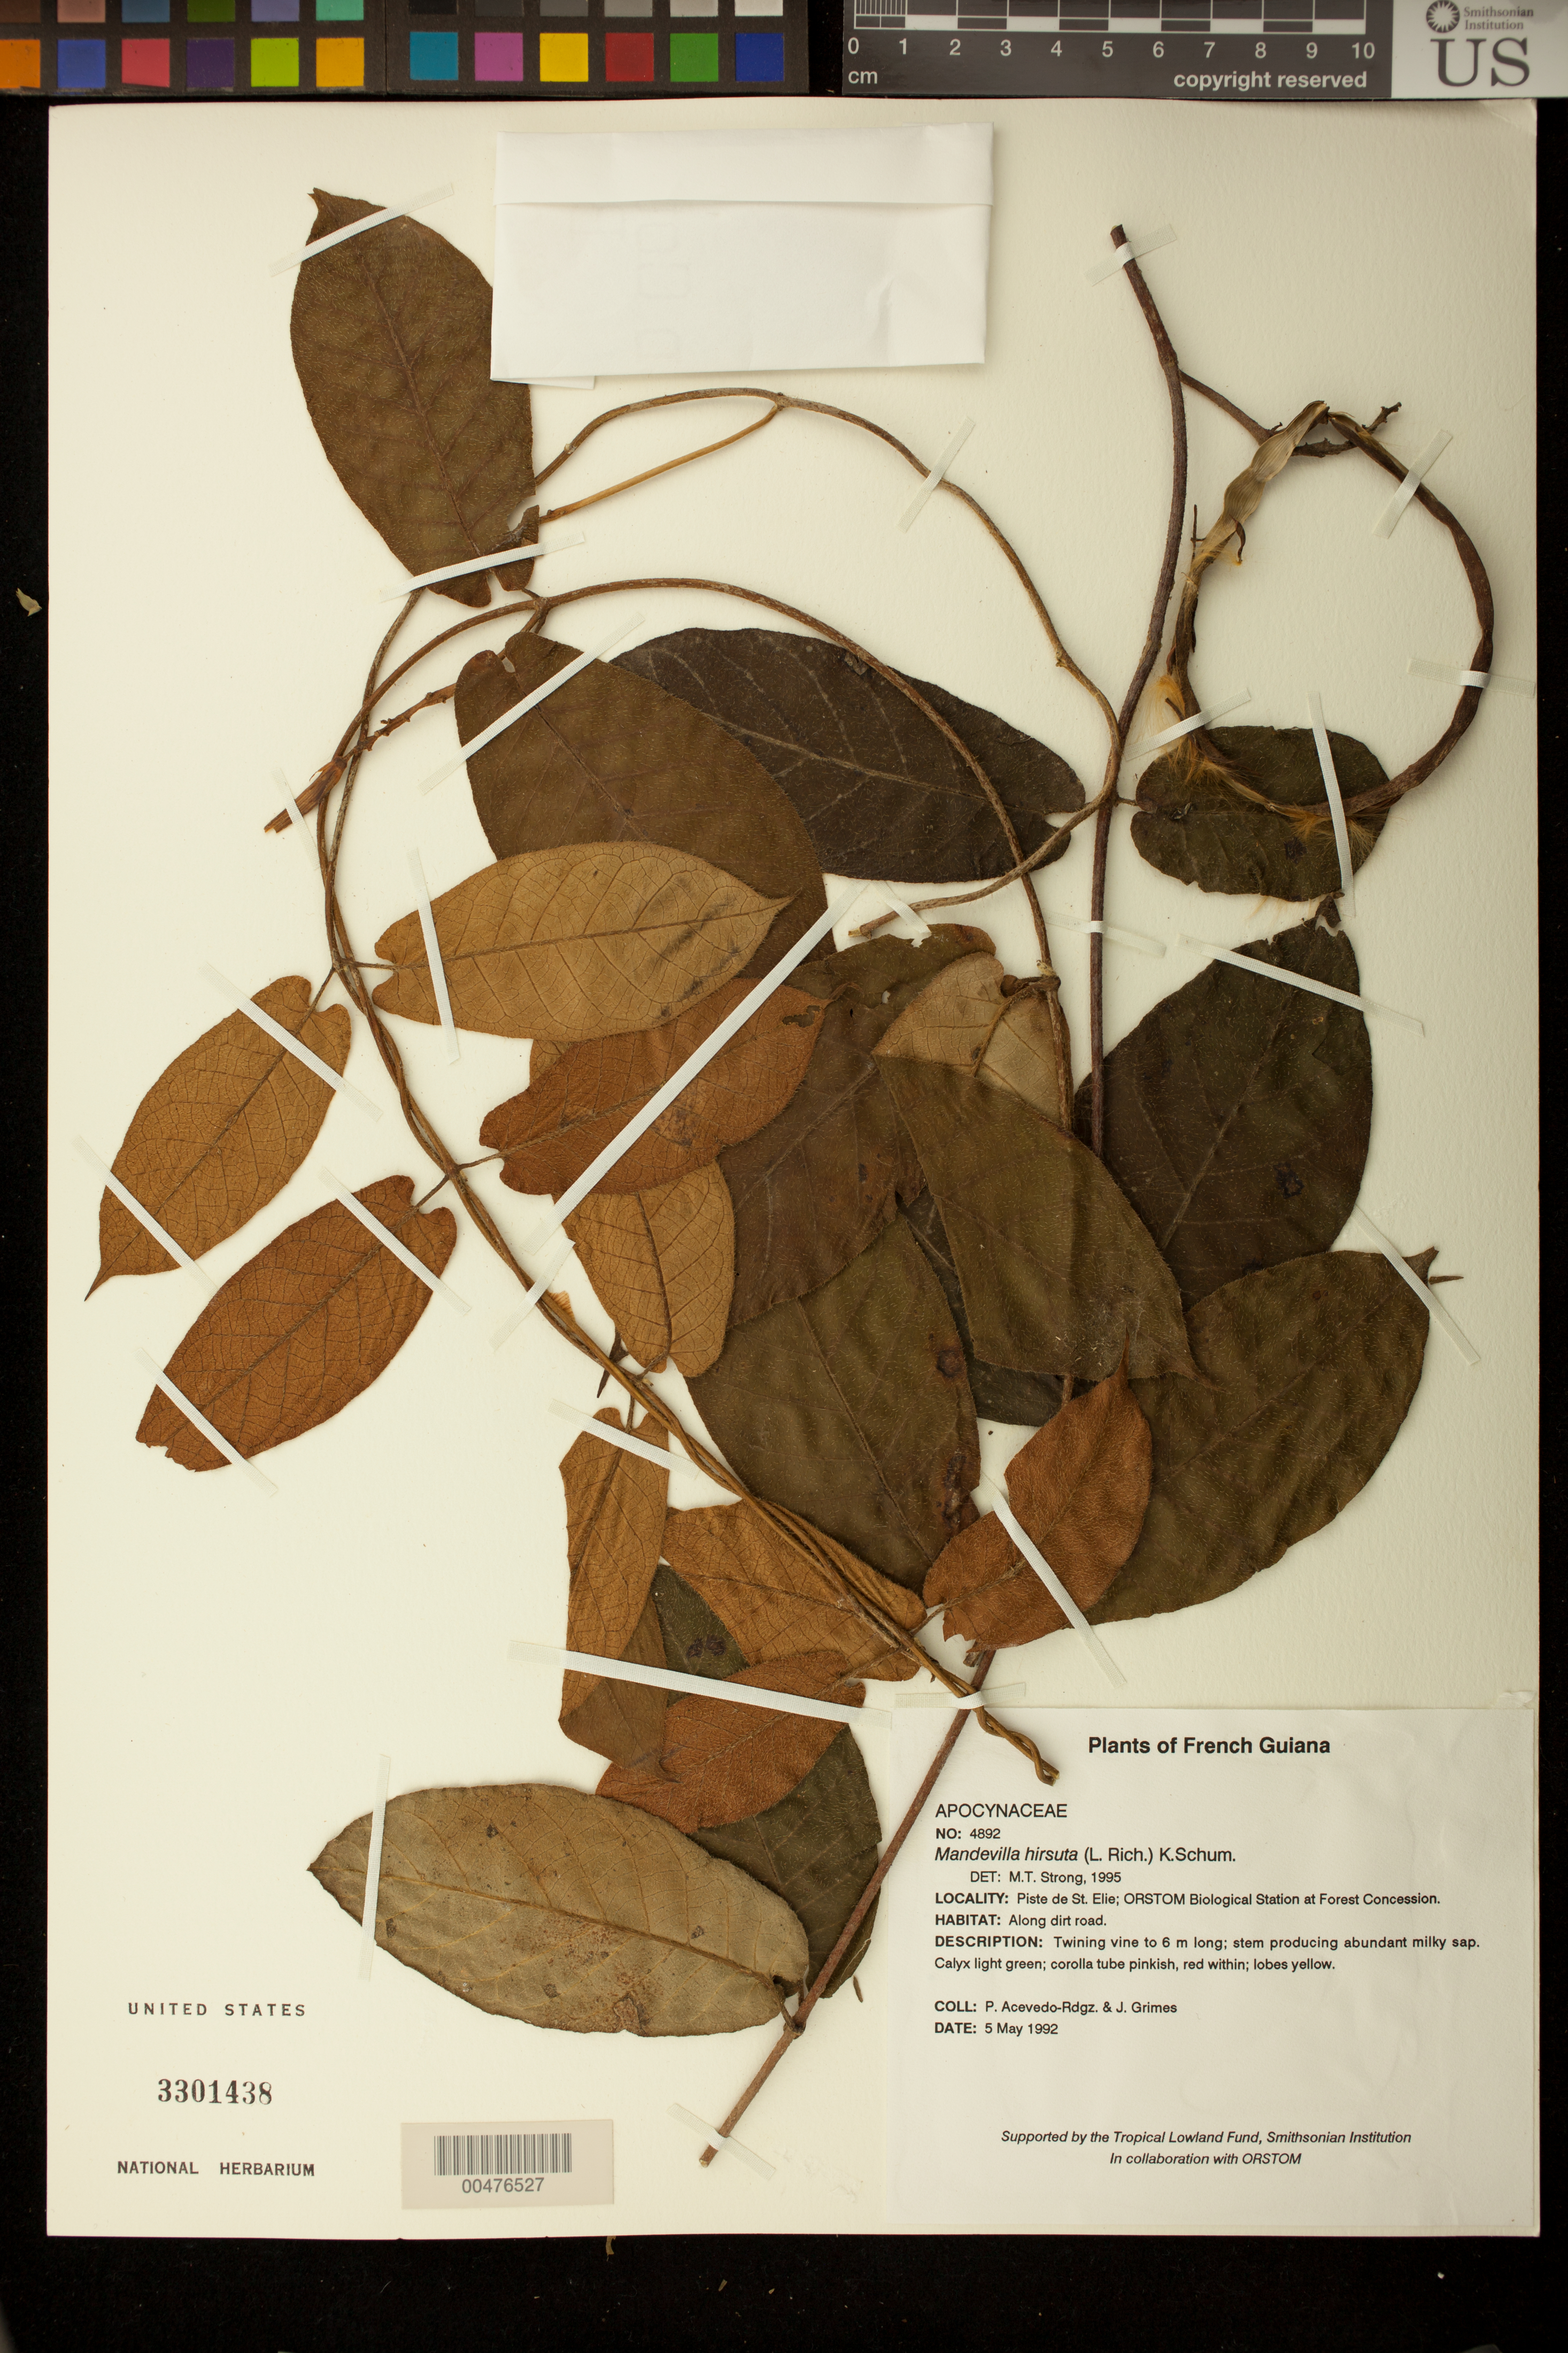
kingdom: Plantae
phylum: Tracheophyta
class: Magnoliopsida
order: Gentianales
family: Apocynaceae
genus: Mandevilla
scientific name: Mandevilla hirsuta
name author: (Rich.) K. Schum.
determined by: Strong, M. T., (US), Smithsonian Institution - National Museum of Natural History (UNITED STATES)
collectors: P. Acevedo-Rodr. & J. Grimes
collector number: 4892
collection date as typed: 05 May 1992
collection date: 1992-05-05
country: French Guiana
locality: Piste de St. Elie; ORSTOM Biological Station at Forest Concession.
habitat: Along dirt road.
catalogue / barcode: US 3301438